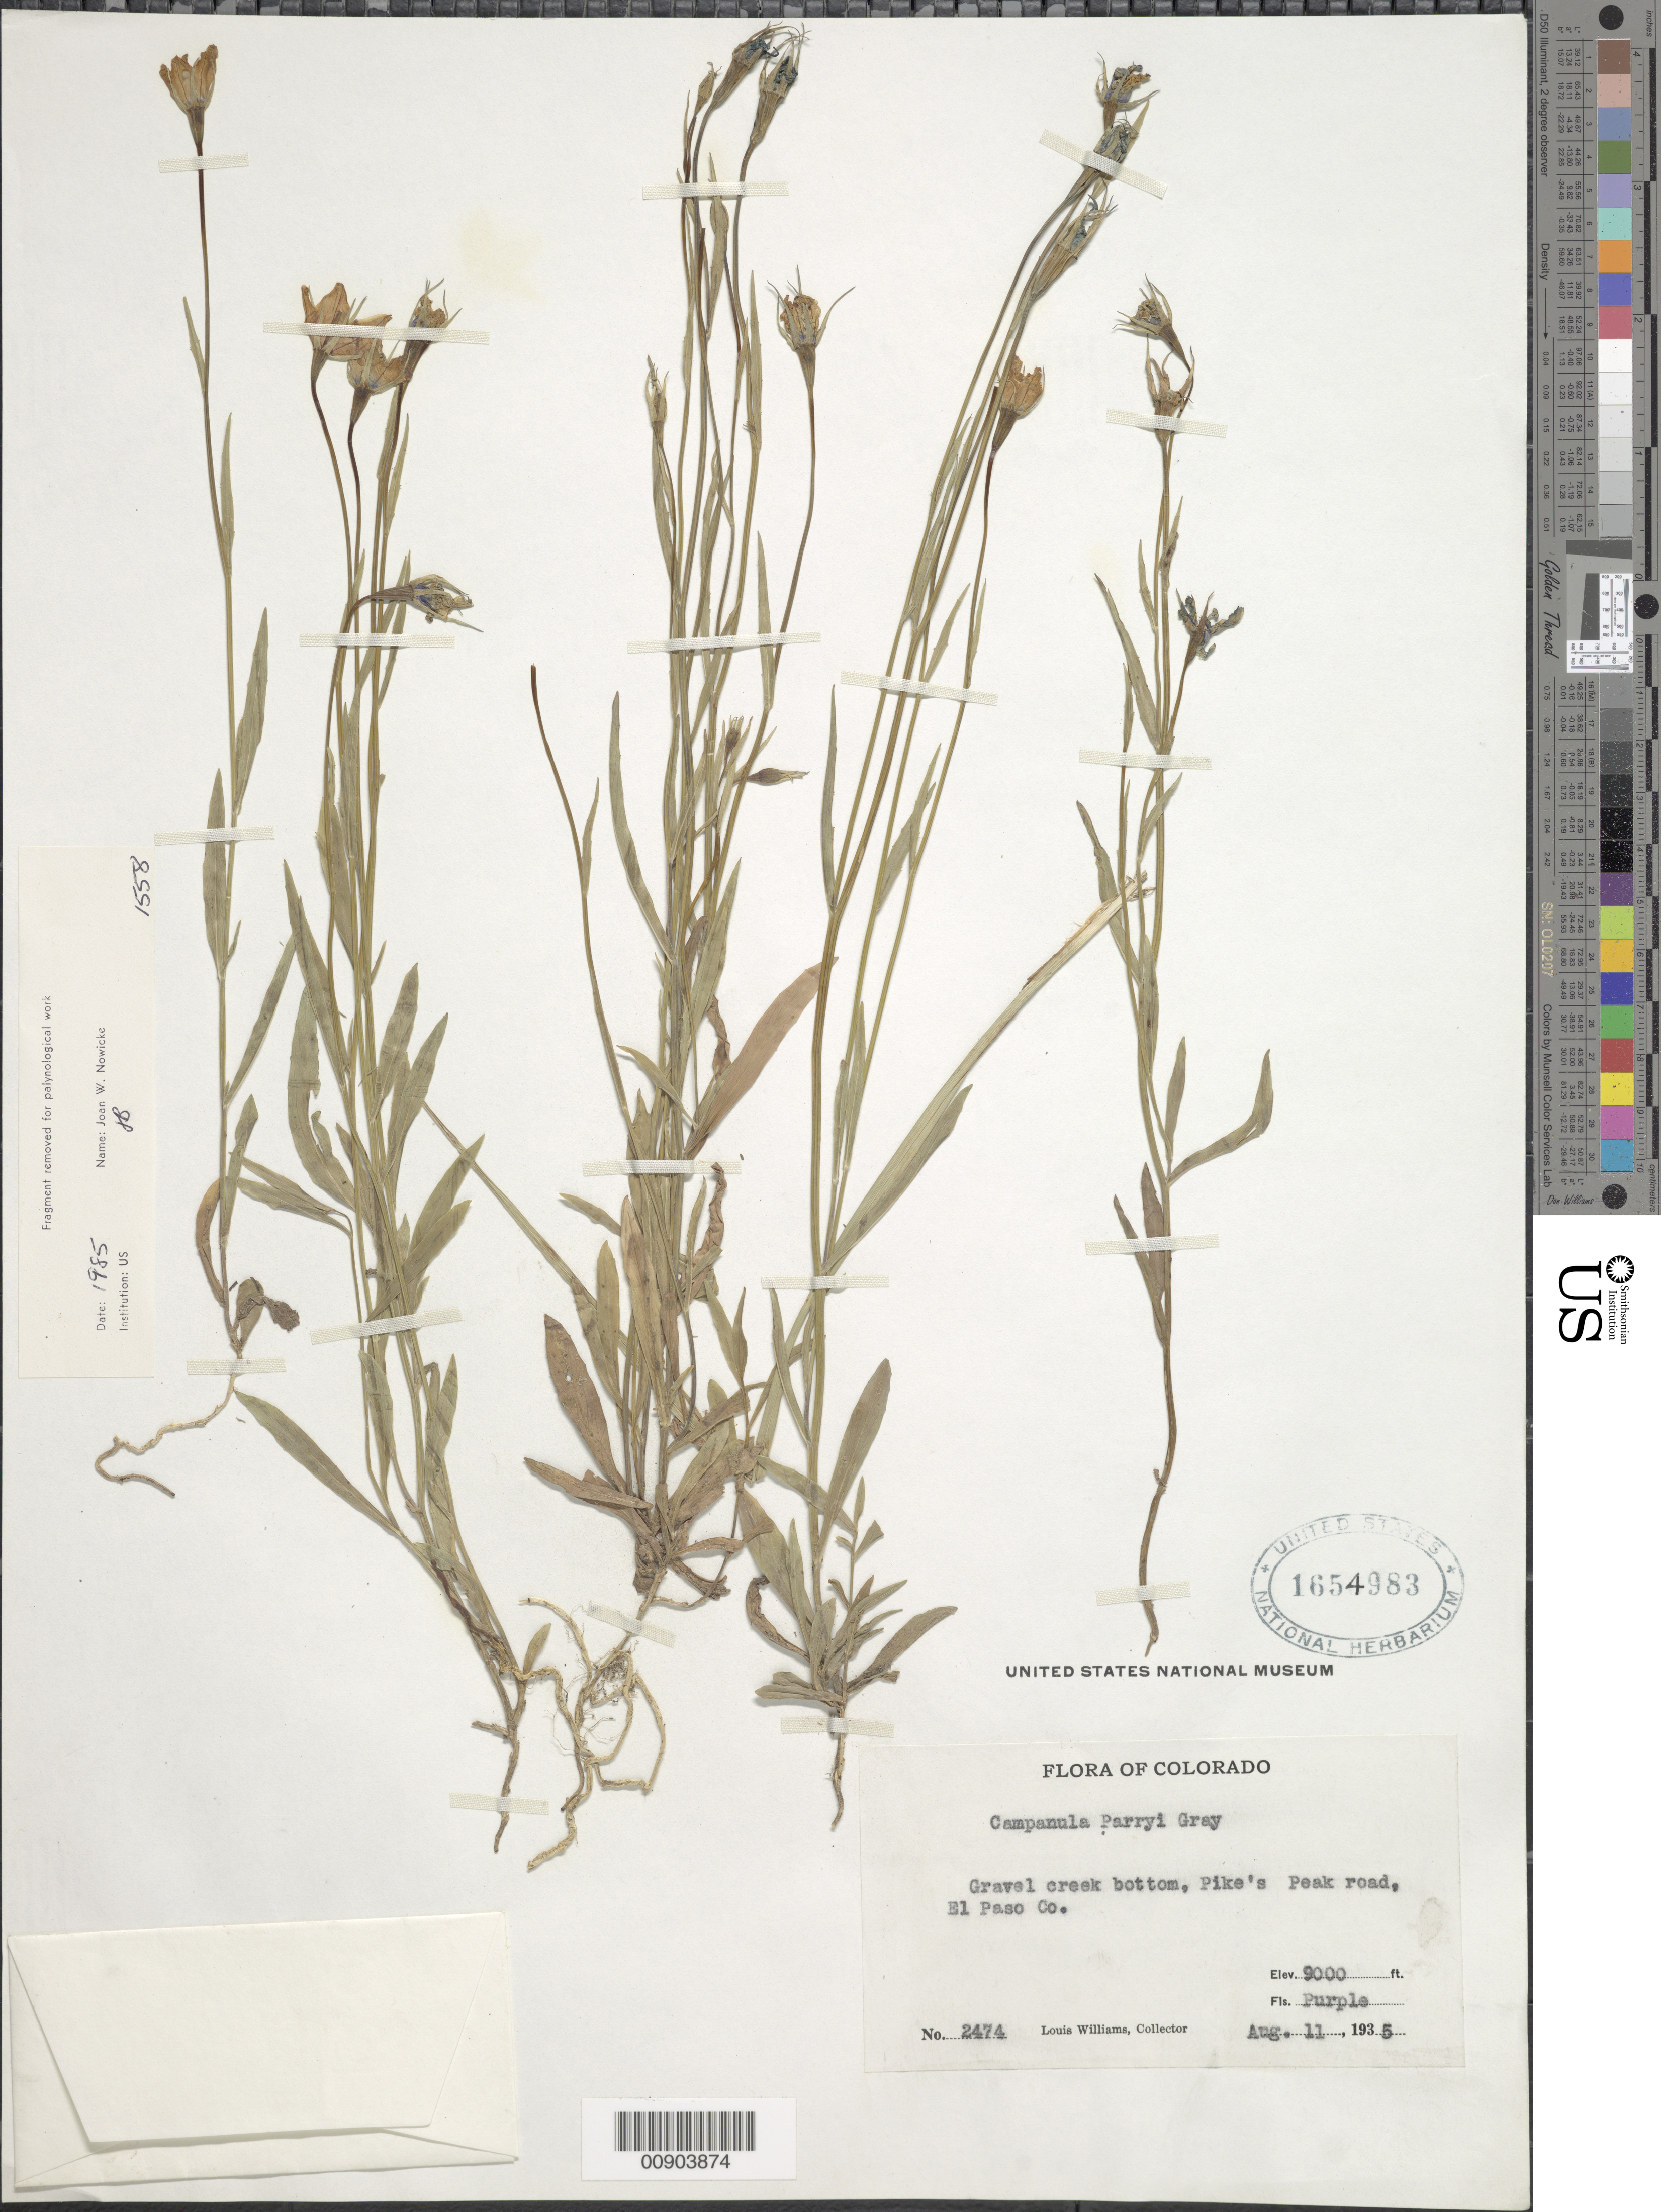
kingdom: Plantae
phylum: Tracheophyta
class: Magnoliopsida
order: Asterales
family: Campanulaceae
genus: Campanula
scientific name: Campanula planiflora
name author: Engelm.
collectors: L. O. Williams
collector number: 2474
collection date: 1935-08-11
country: United States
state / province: Colorado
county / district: El Paso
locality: Pike's Peak Road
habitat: Gravel creek bottom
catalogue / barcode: US 1654983